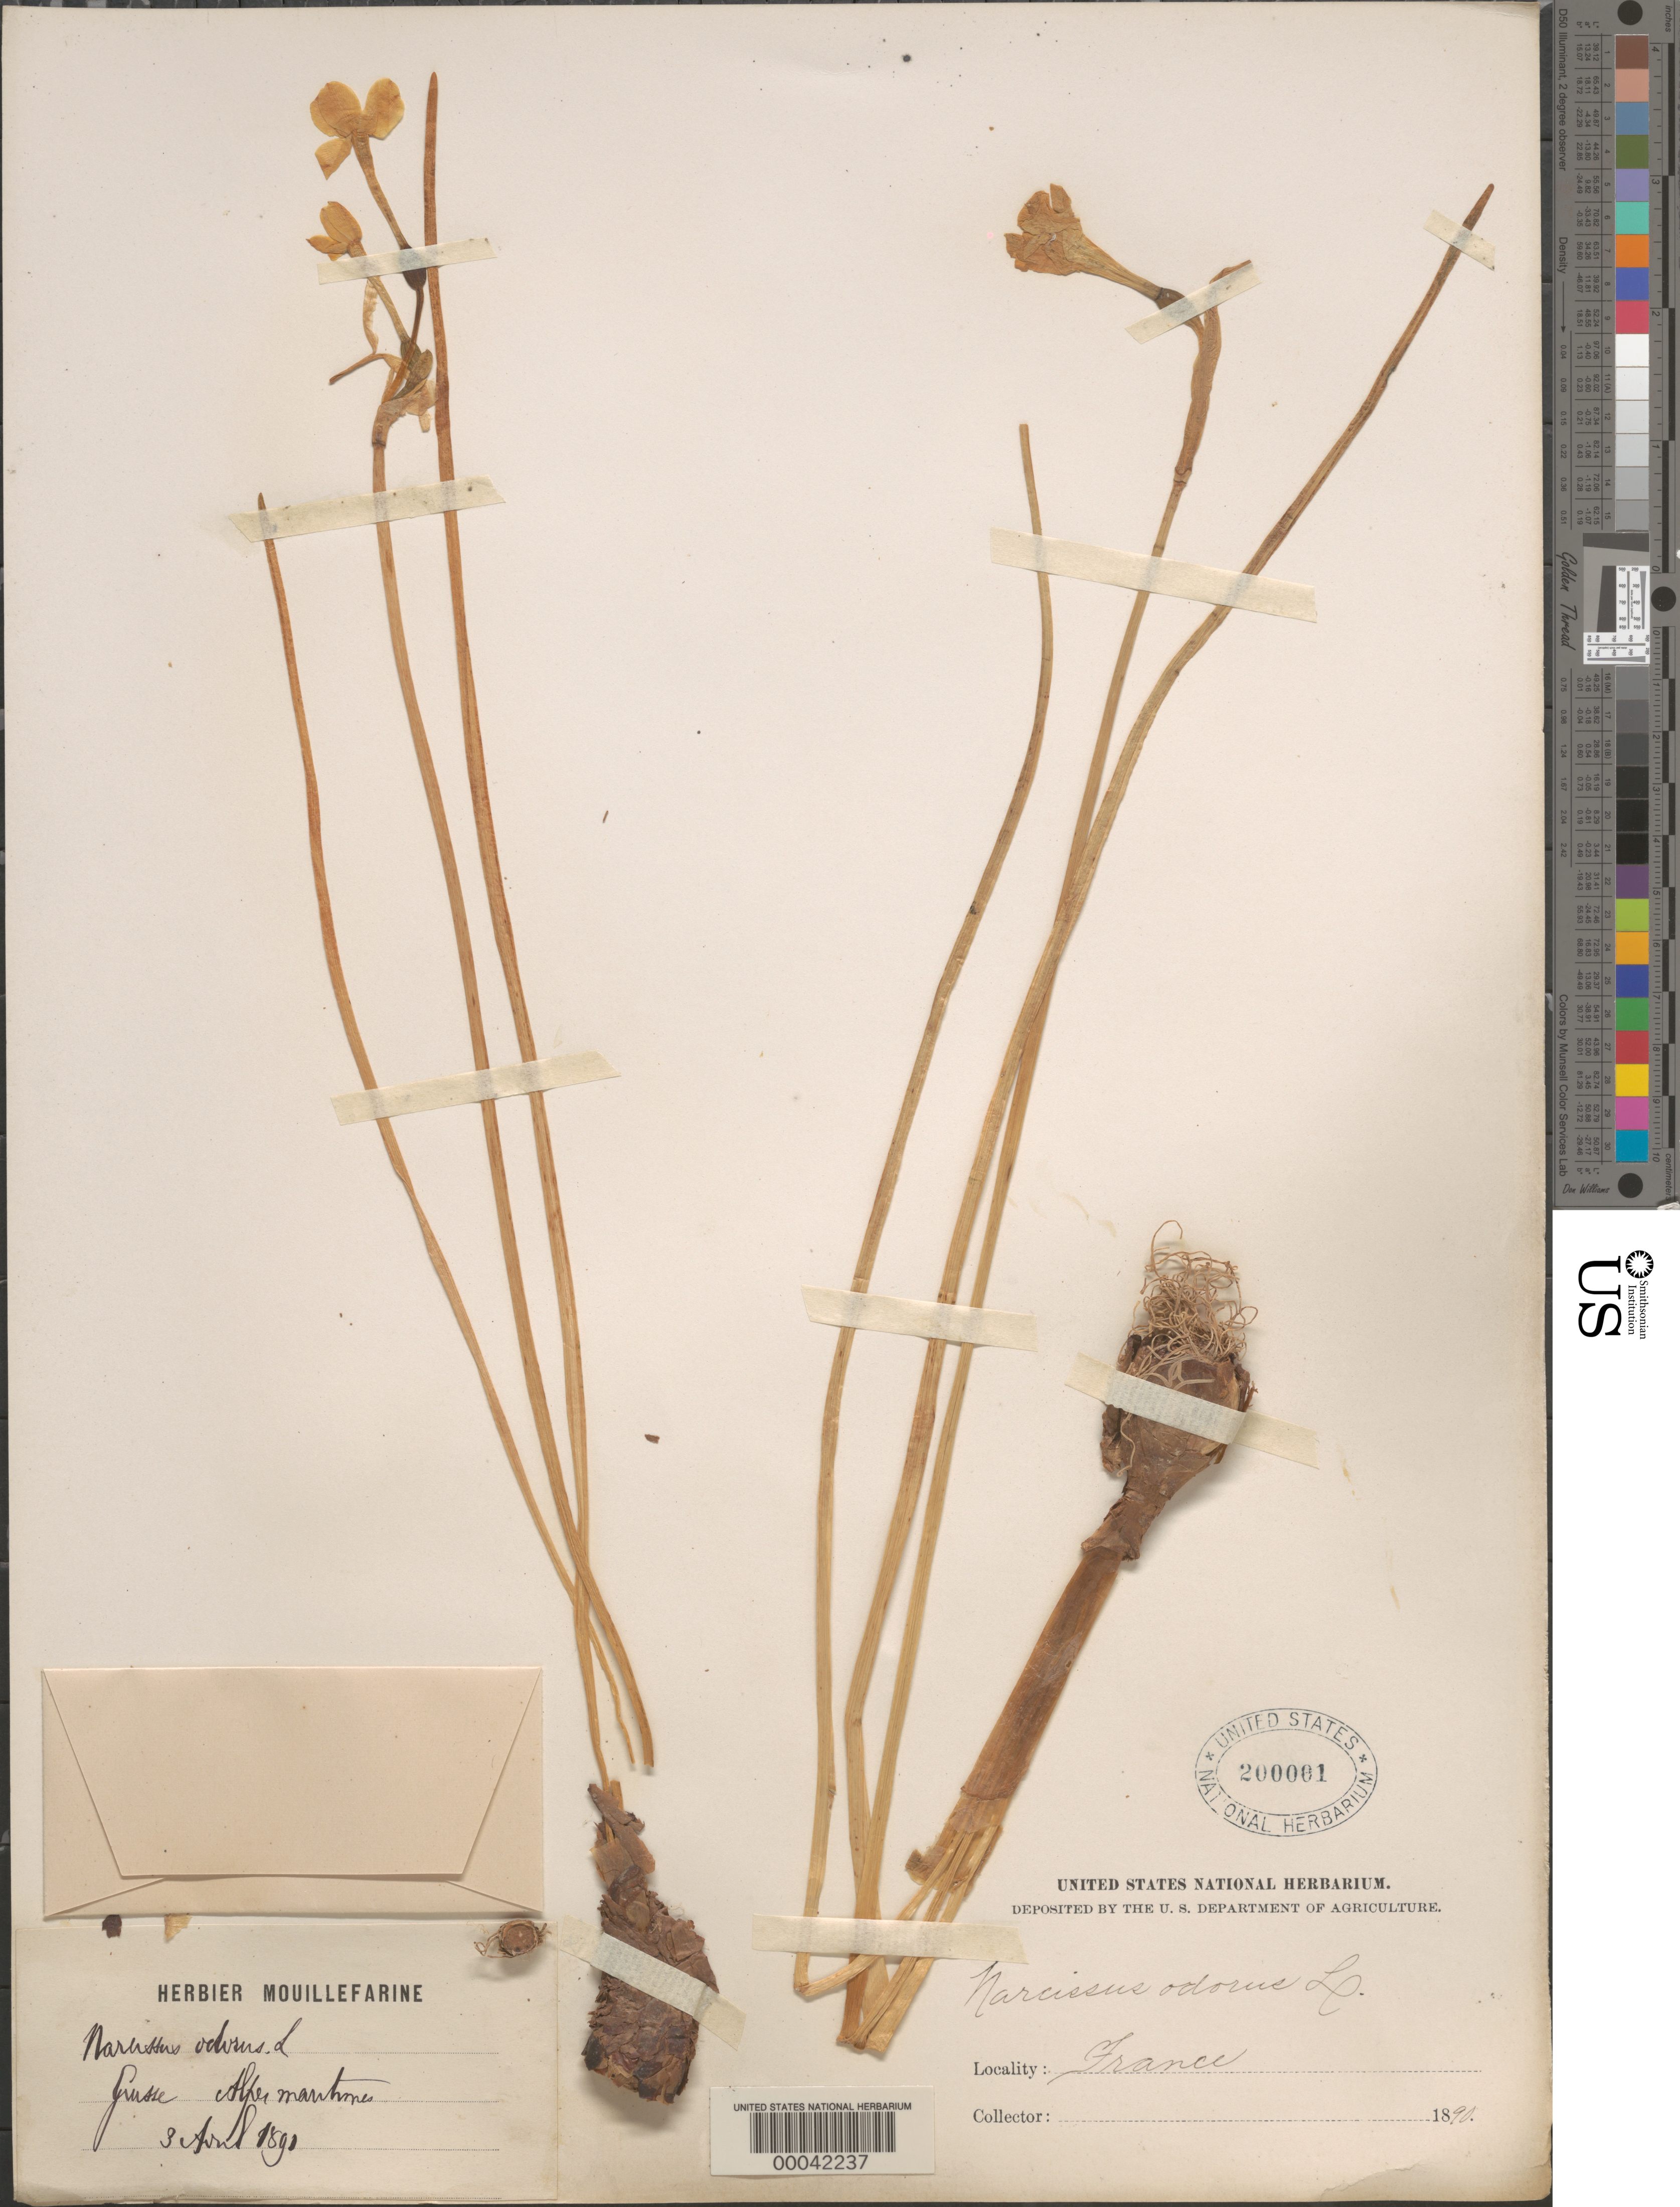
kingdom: Plantae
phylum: Tracheophyta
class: Liliopsida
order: Asparagales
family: Amaryllidaceae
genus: Narcissus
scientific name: Narcissus x odorus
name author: L.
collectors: ex herb. Mouillefarine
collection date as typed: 03 Apr 1890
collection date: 1890-04-03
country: France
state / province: Provence-Alpes-Cote d'Azur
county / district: Alpes-Maritimes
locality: Grusse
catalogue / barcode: US 200001